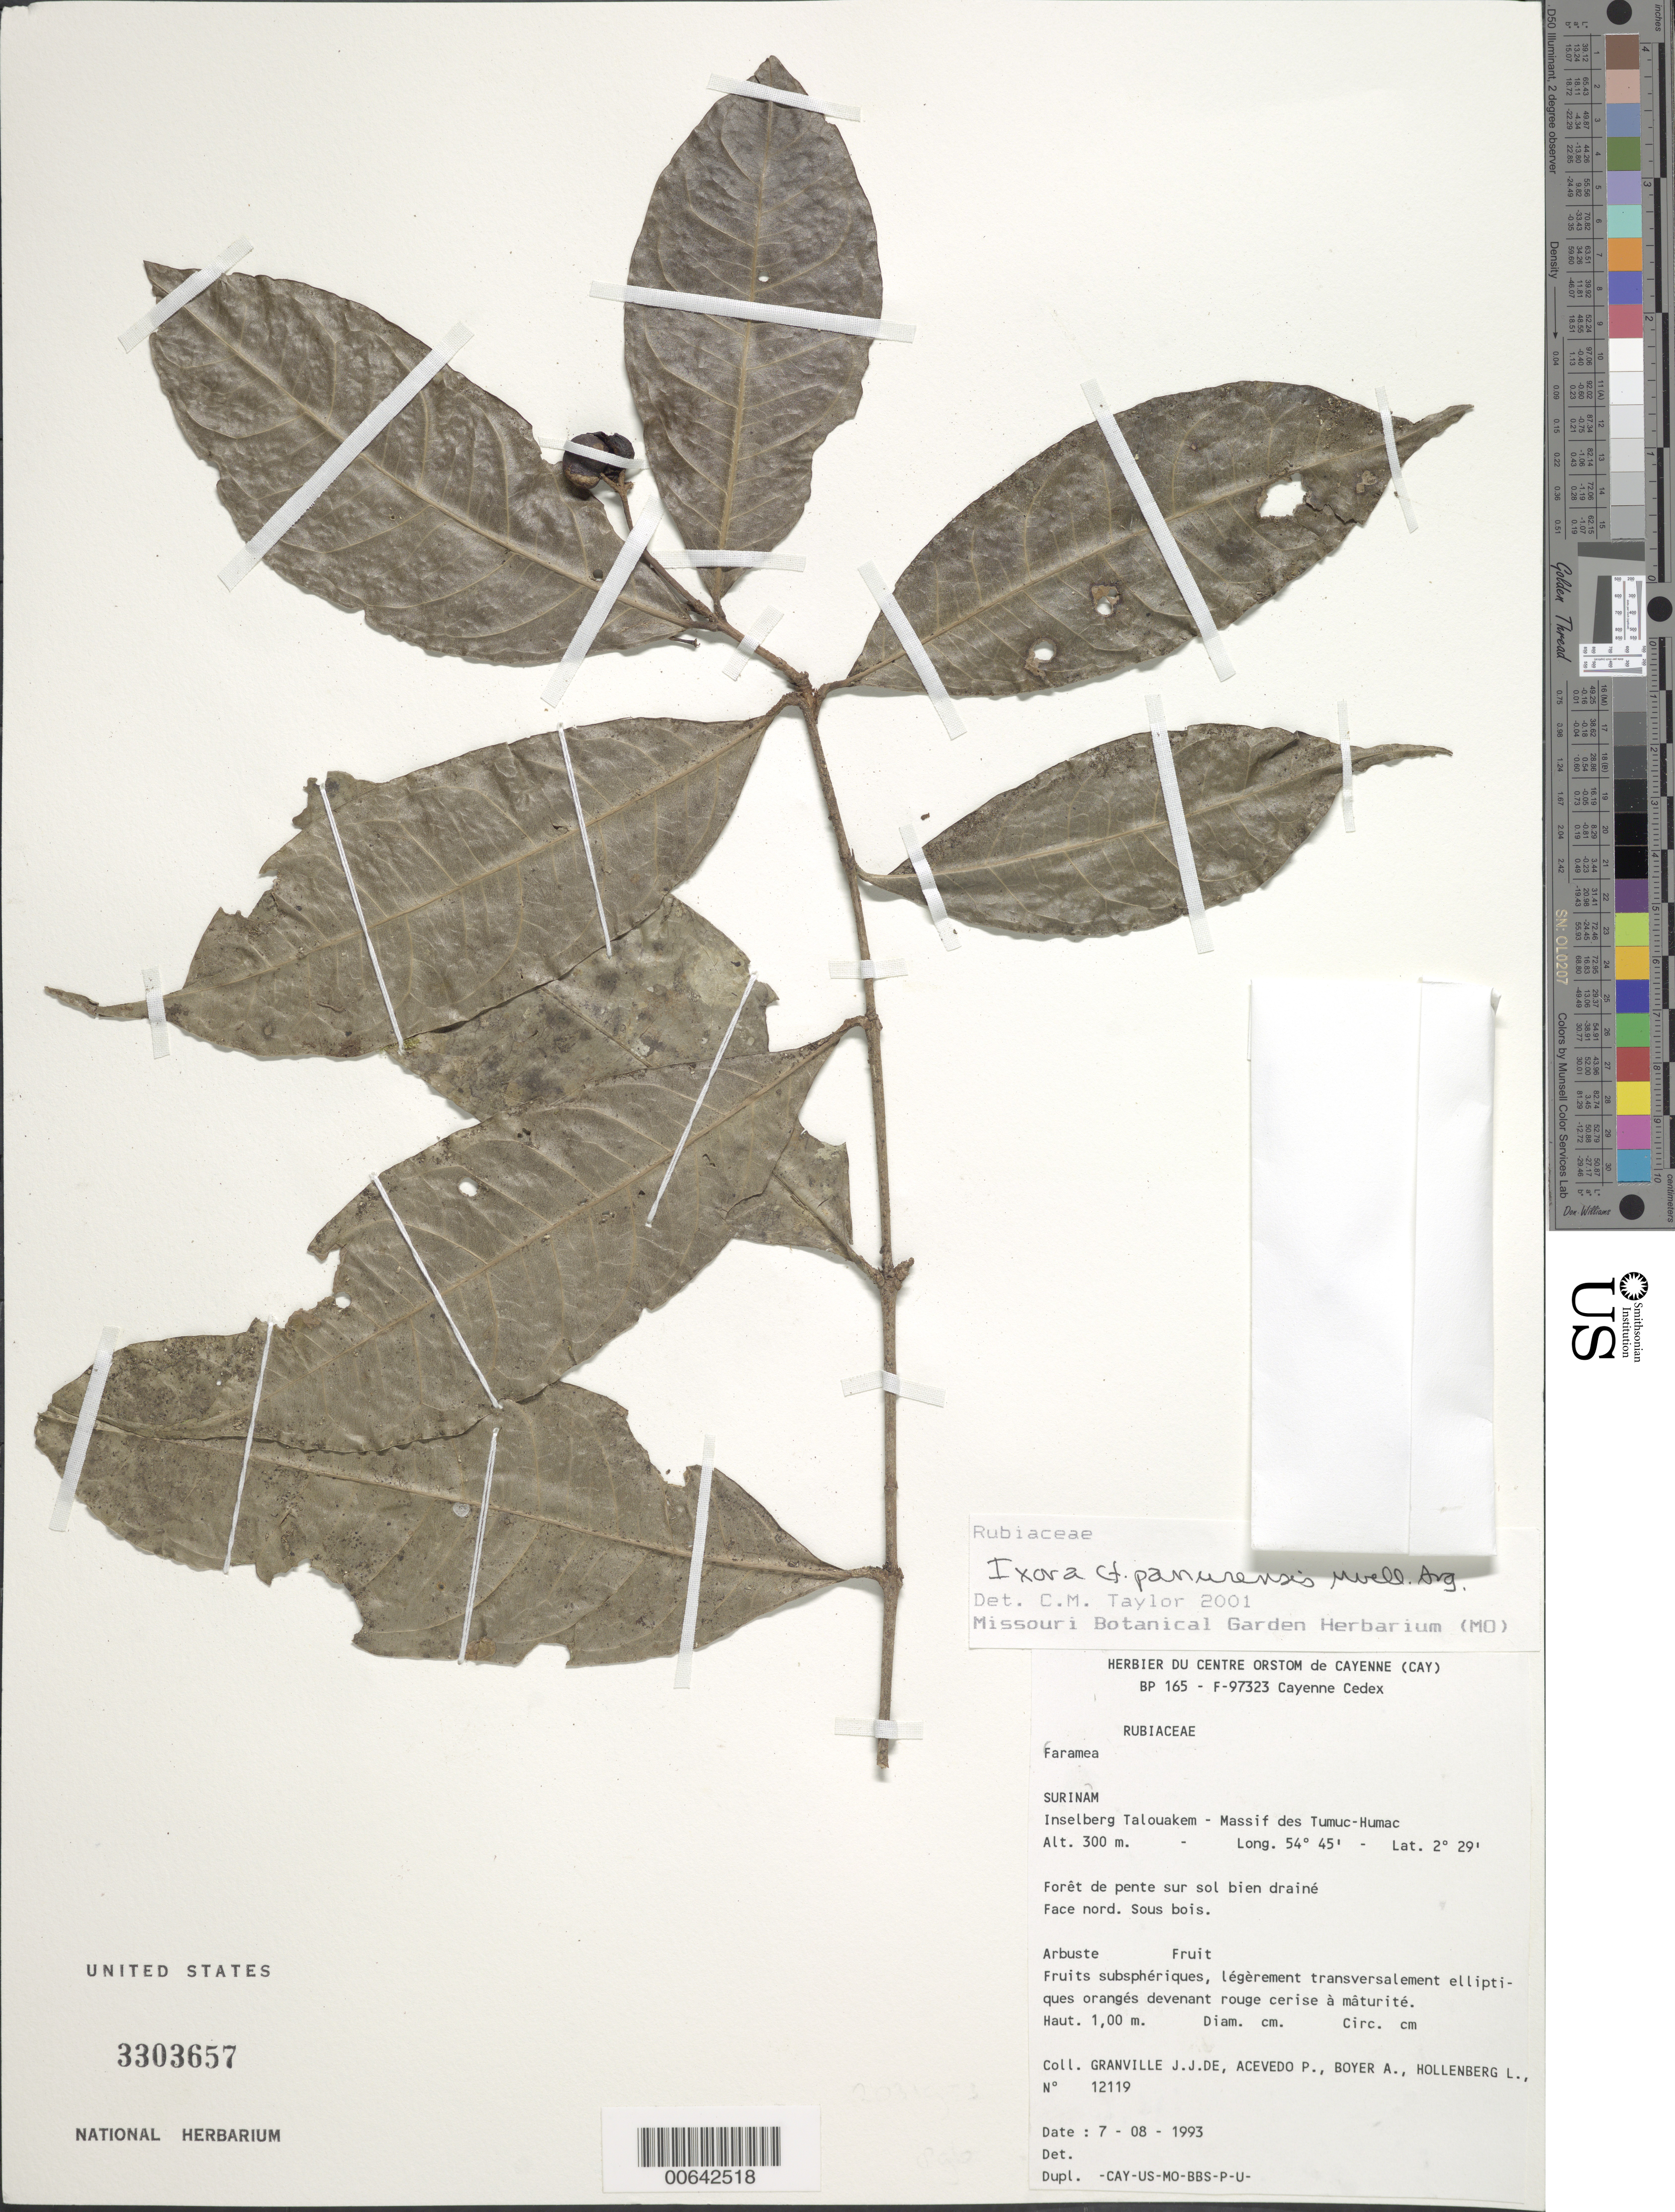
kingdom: Plantae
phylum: Tracheophyta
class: Magnoliopsida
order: Gentianales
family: Rubiaceae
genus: Ixora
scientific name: Ixora panurensis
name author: Müll. Arg.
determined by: Taylor, Charlotte M.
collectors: J.-J. de Granville, P. Acevedo-Rodr., A. Boyer & L. Hollenberg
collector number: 12119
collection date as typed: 7-Aug-93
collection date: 1993-08-07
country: Suriname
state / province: Sipaliwini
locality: Inselberg Talouakem, Massif des Tumuc-Humac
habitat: Slope forest, well drained soil. Face nord. Sous bois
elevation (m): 300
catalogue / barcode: US 3303657